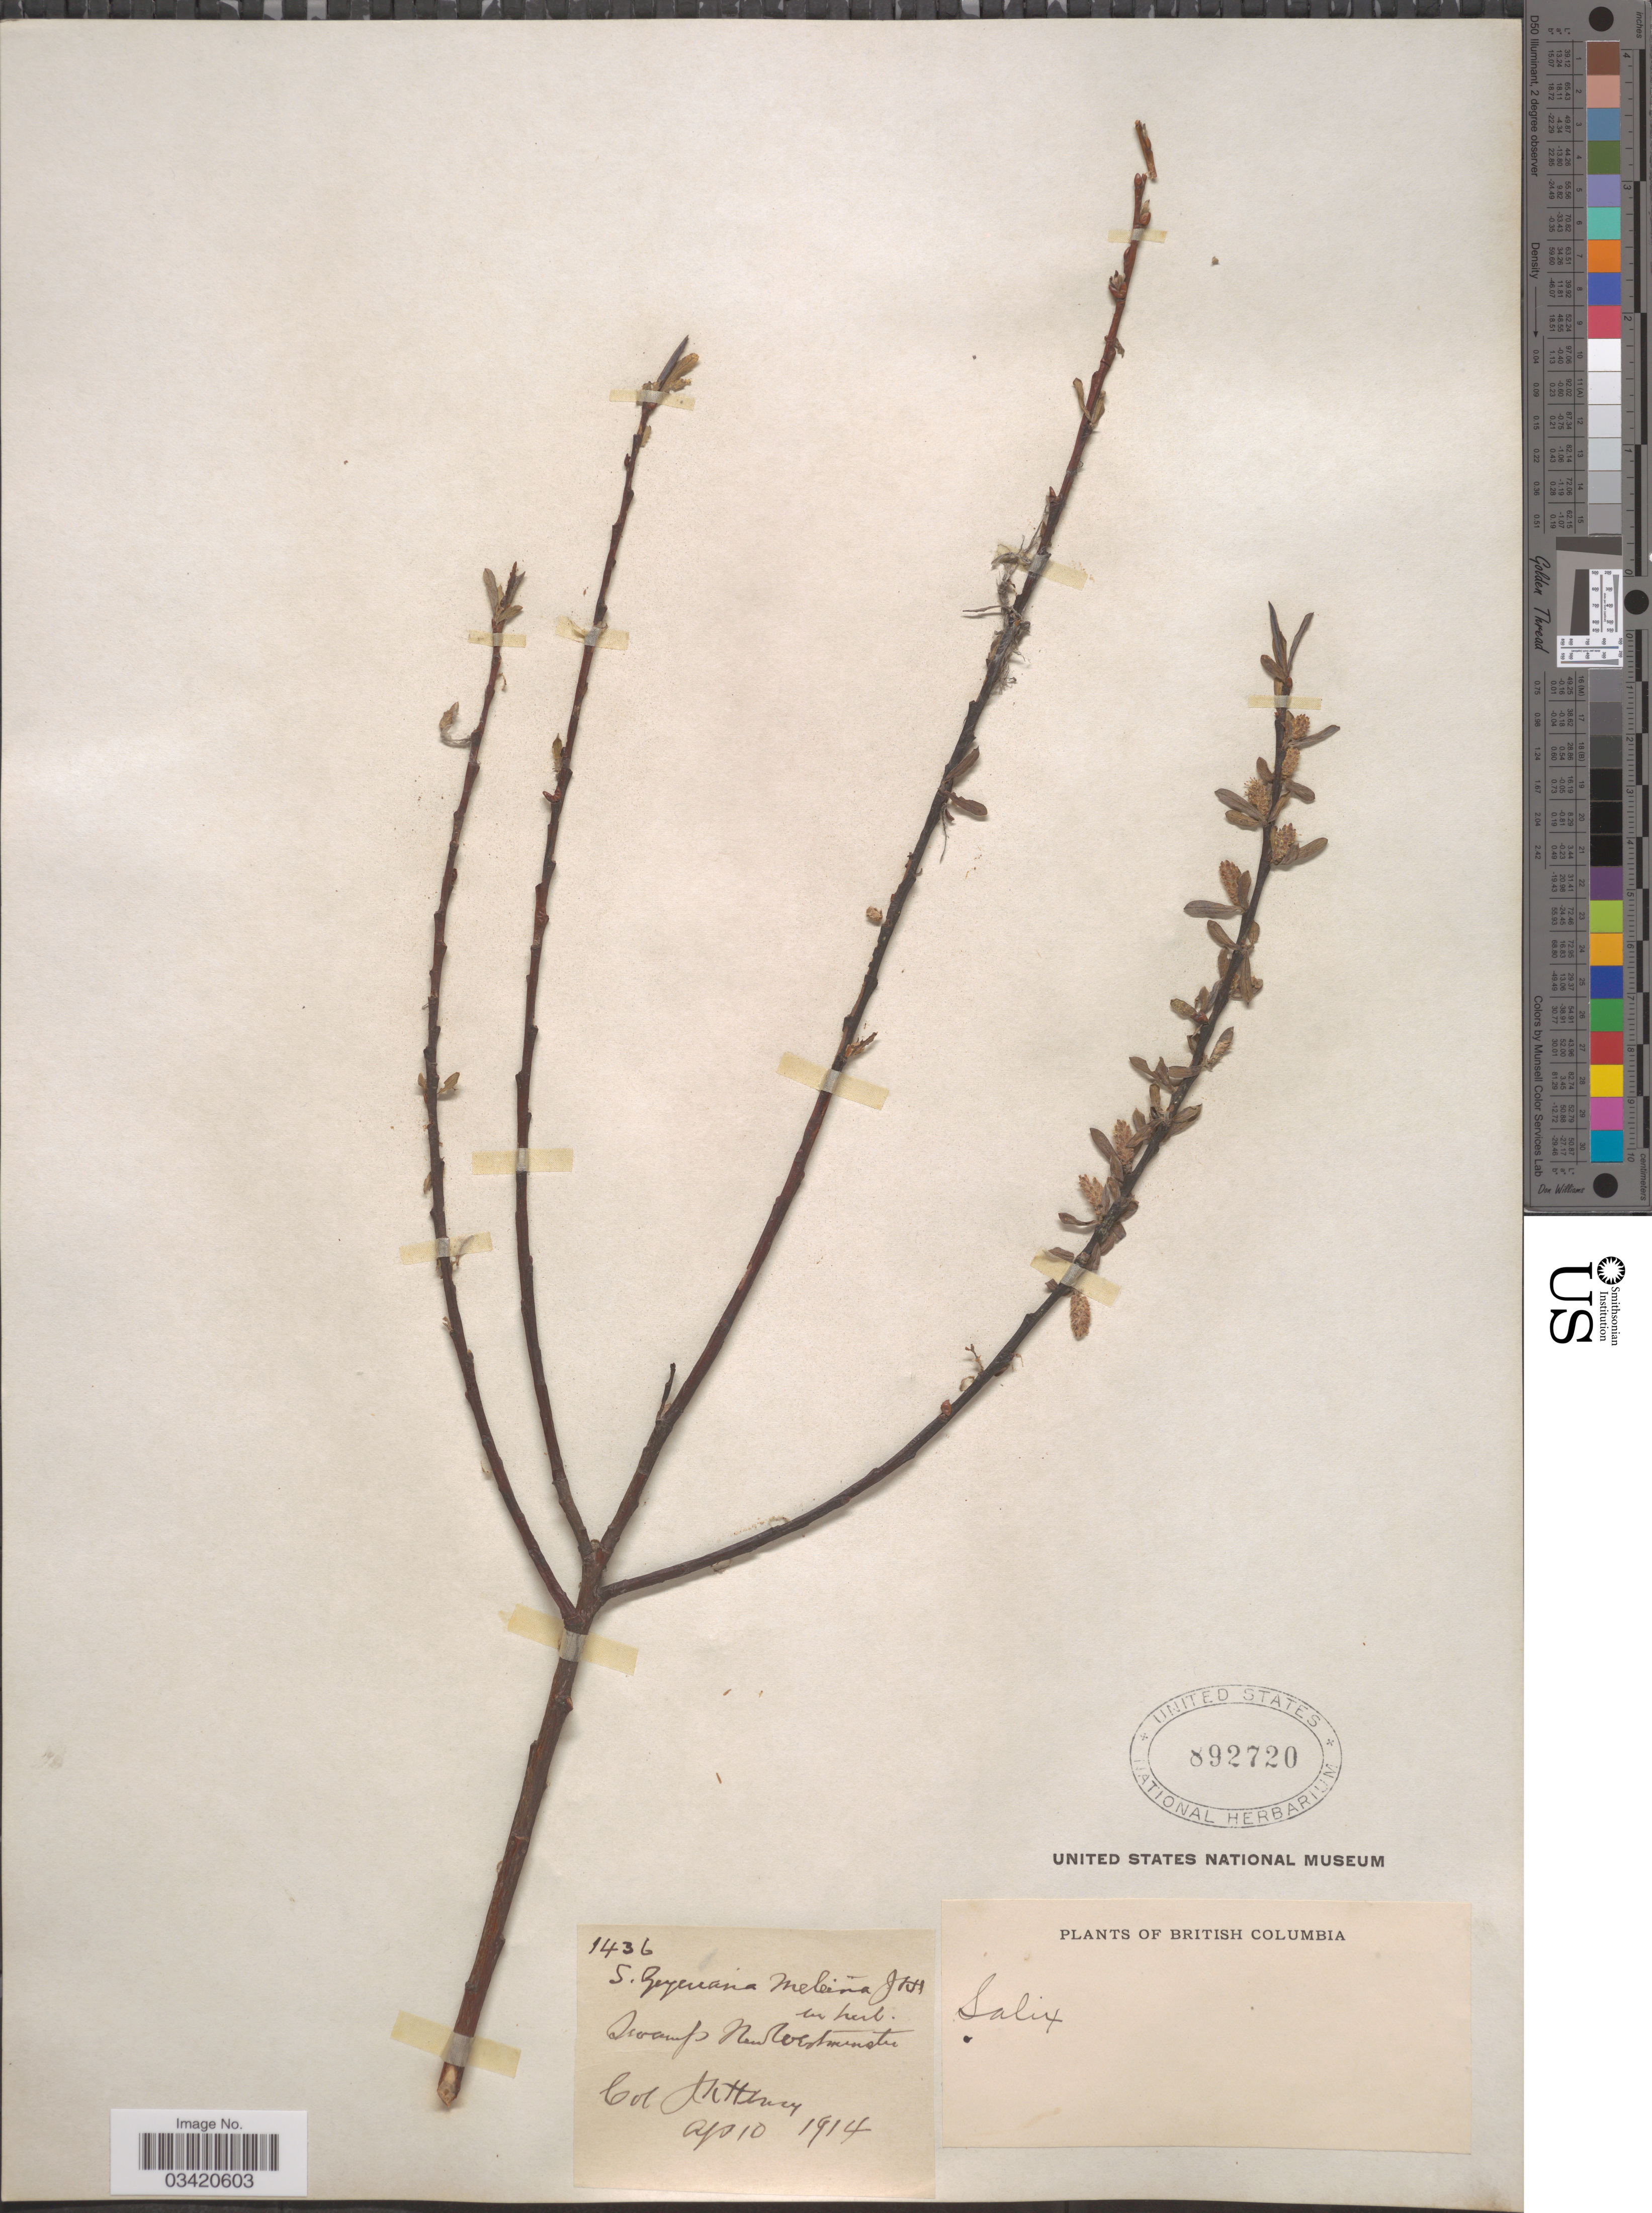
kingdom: Plantae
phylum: Tracheophyta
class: Magnoliopsida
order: Malpighiales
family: Salicaceae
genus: Salix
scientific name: Salix geyeriana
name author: Andersson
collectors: J. K. Henry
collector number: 1436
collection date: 1914-04-10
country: Canada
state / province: British Columbia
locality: Swamp New Westminster.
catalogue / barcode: US 892720